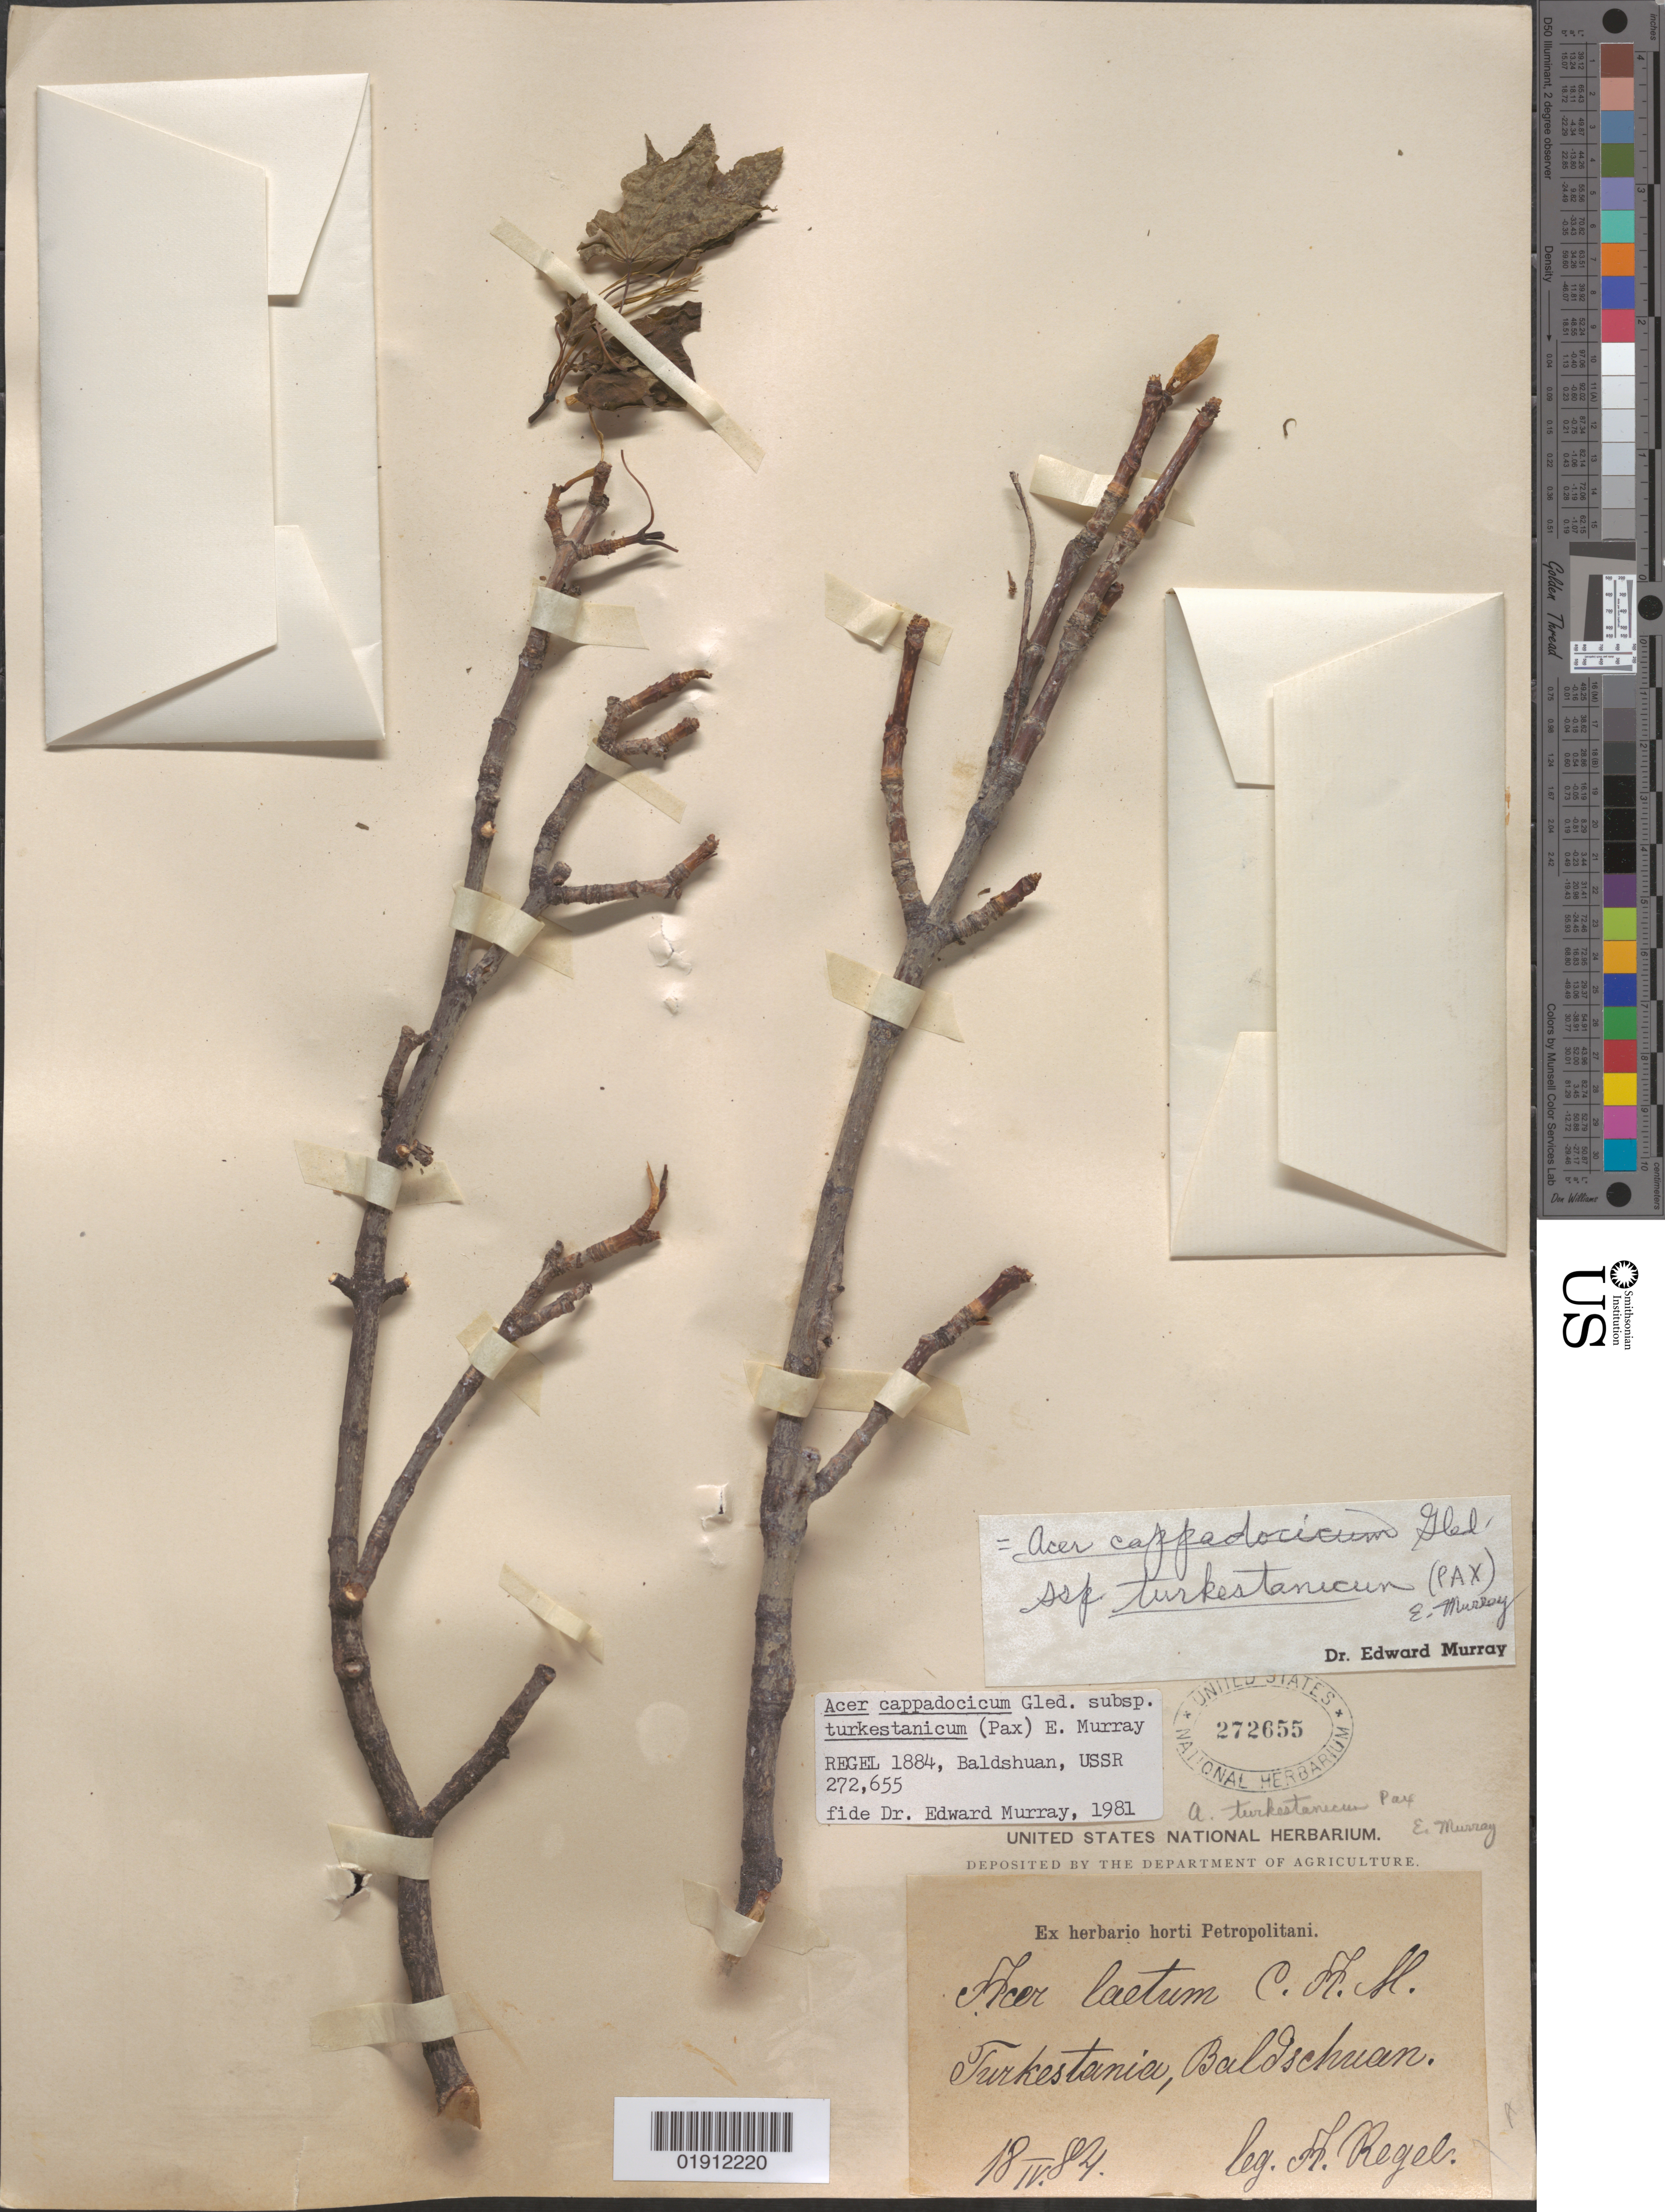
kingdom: Plantae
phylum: Tracheophyta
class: Magnoliopsida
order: Sapindales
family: Sapindaceae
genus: Acer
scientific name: Acer cappadocicum subsp. turkestanicum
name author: (Pax) A.E. Murray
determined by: Murray, Edward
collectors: A. Regel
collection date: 1884-05-18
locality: Turkestania [Turkistan], Baldschuan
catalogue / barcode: US 272655